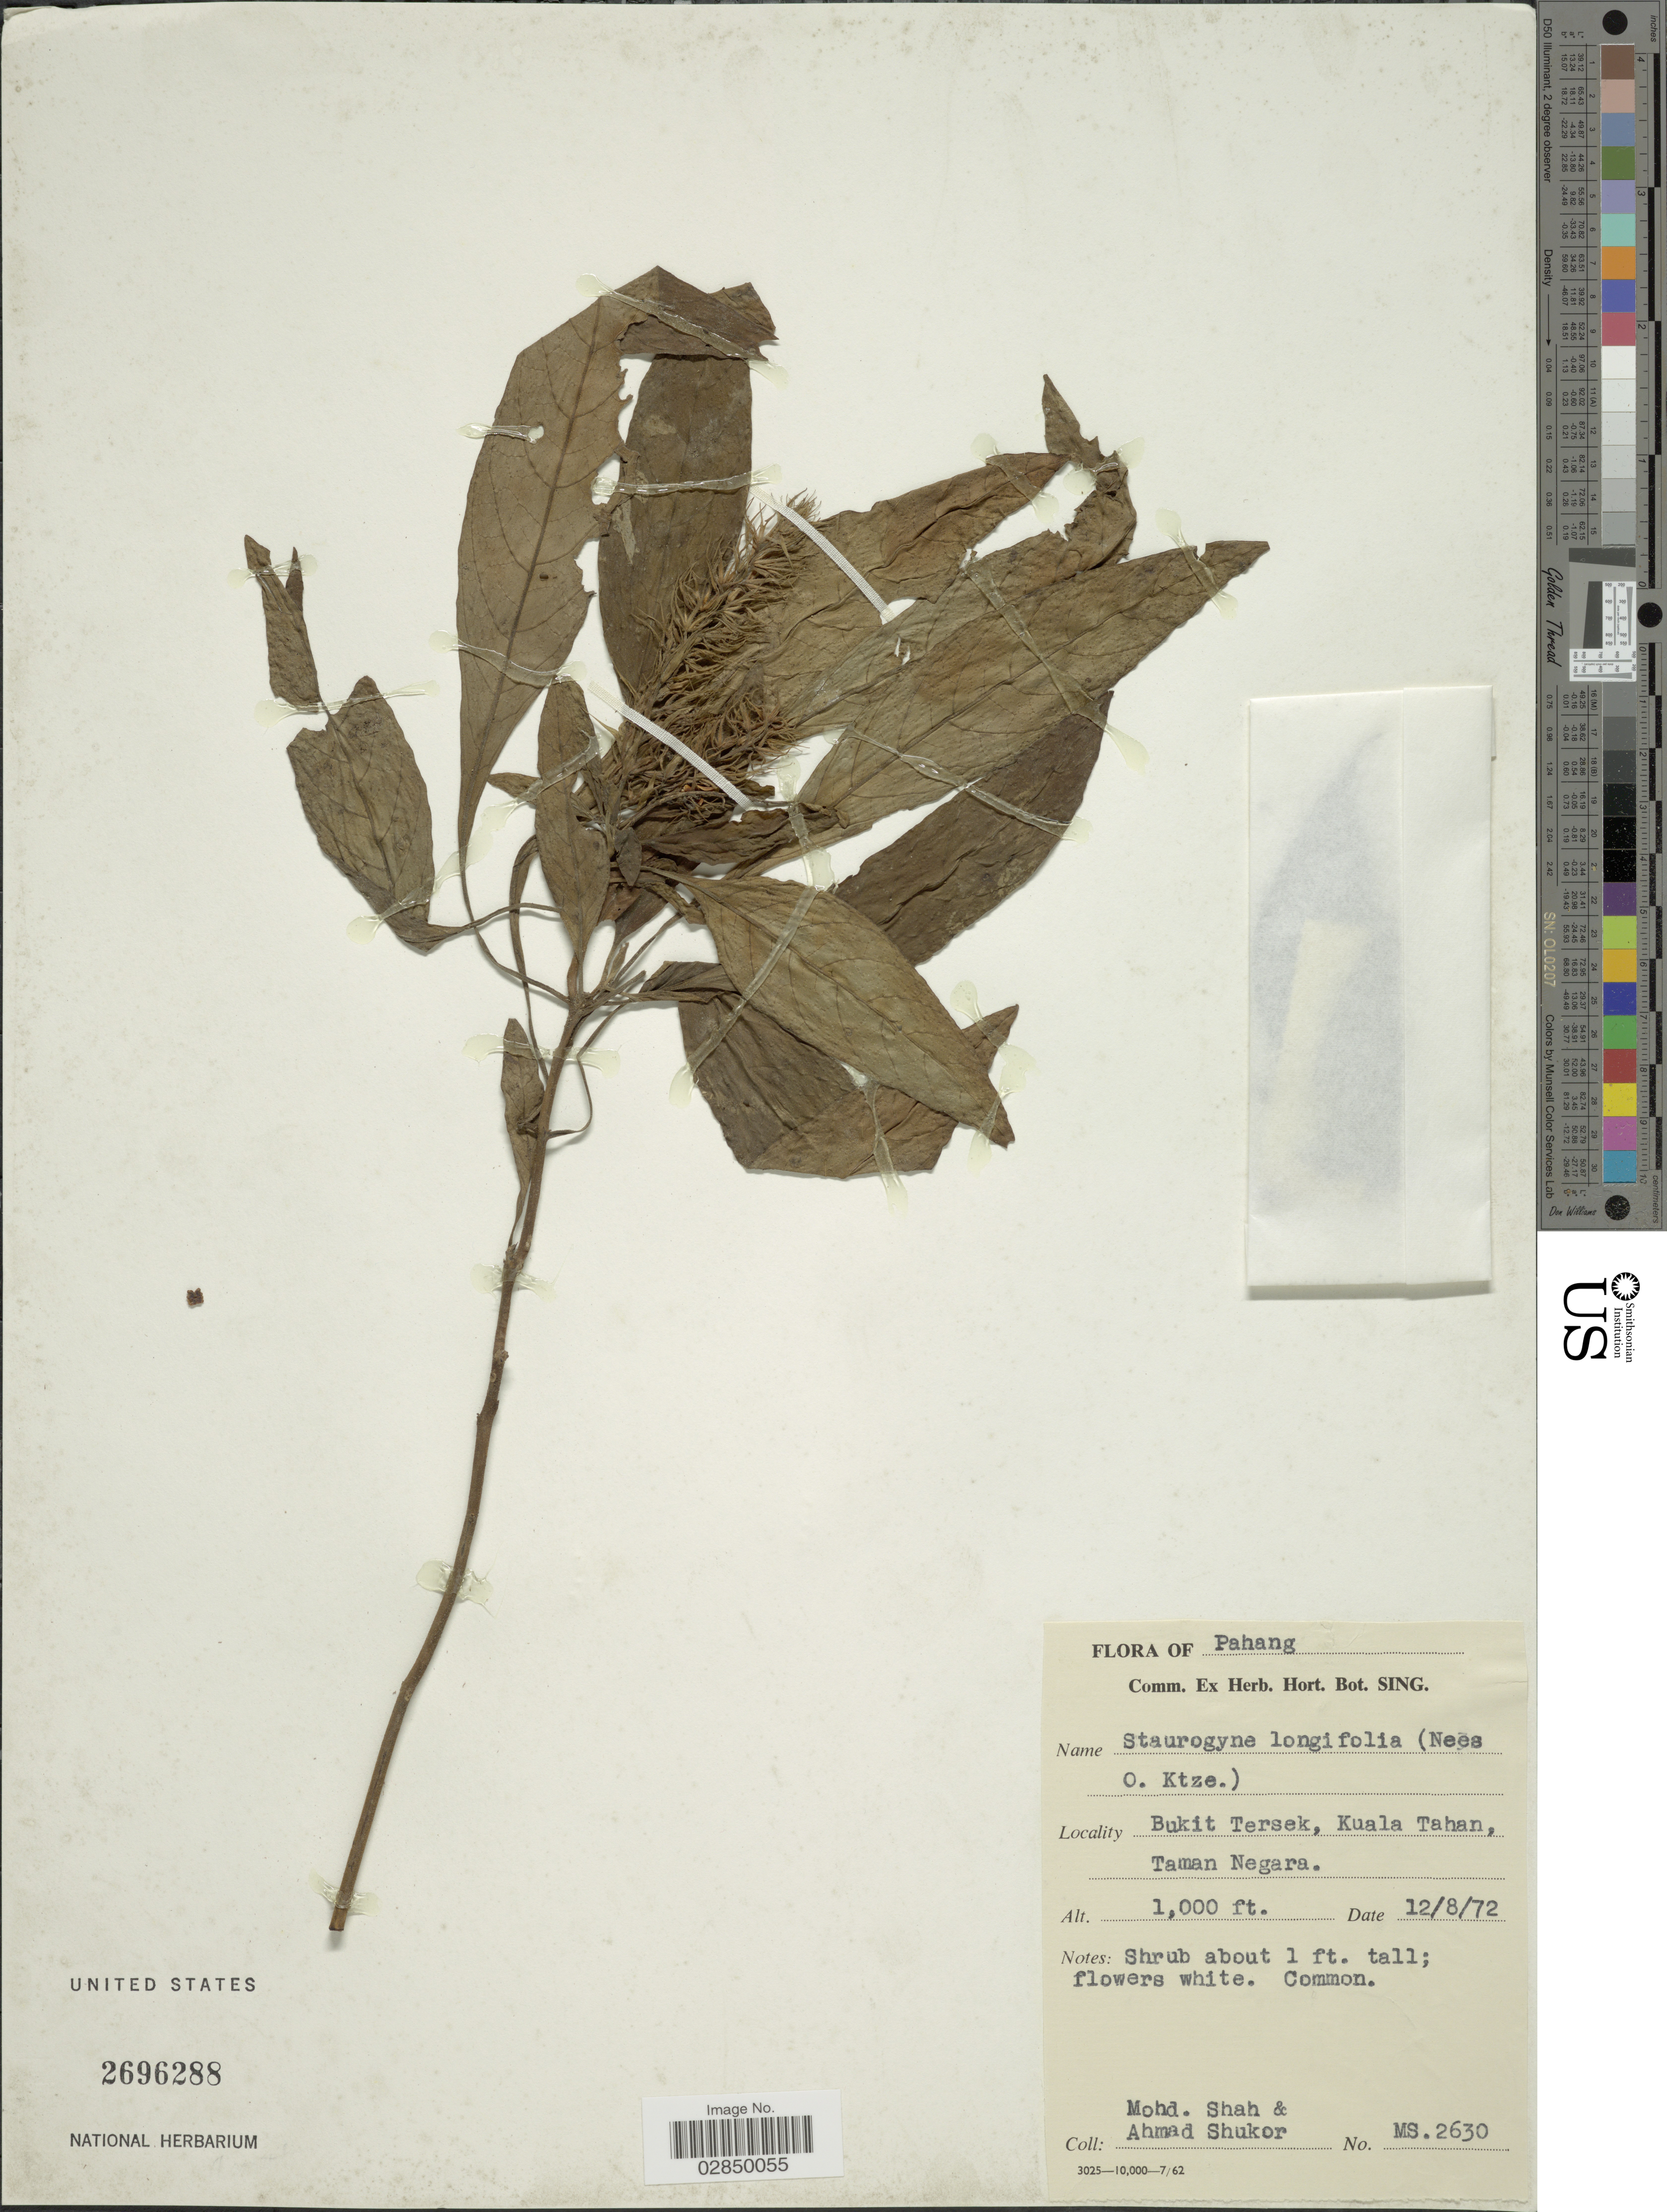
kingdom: Plantae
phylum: Tracheophyta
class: Magnoliopsida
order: Lamiales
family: Acanthaceae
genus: Staurogyne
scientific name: Staurogyne longifolia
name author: Kuntze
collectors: M. Shah & A. Shukor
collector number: MS.2630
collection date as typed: Transcribed d/m/y: 12/8/72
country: Malaysia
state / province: Pahang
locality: Bukit Tersek, Kuala Tahan, Taman Negara.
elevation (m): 305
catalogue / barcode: US 2696288